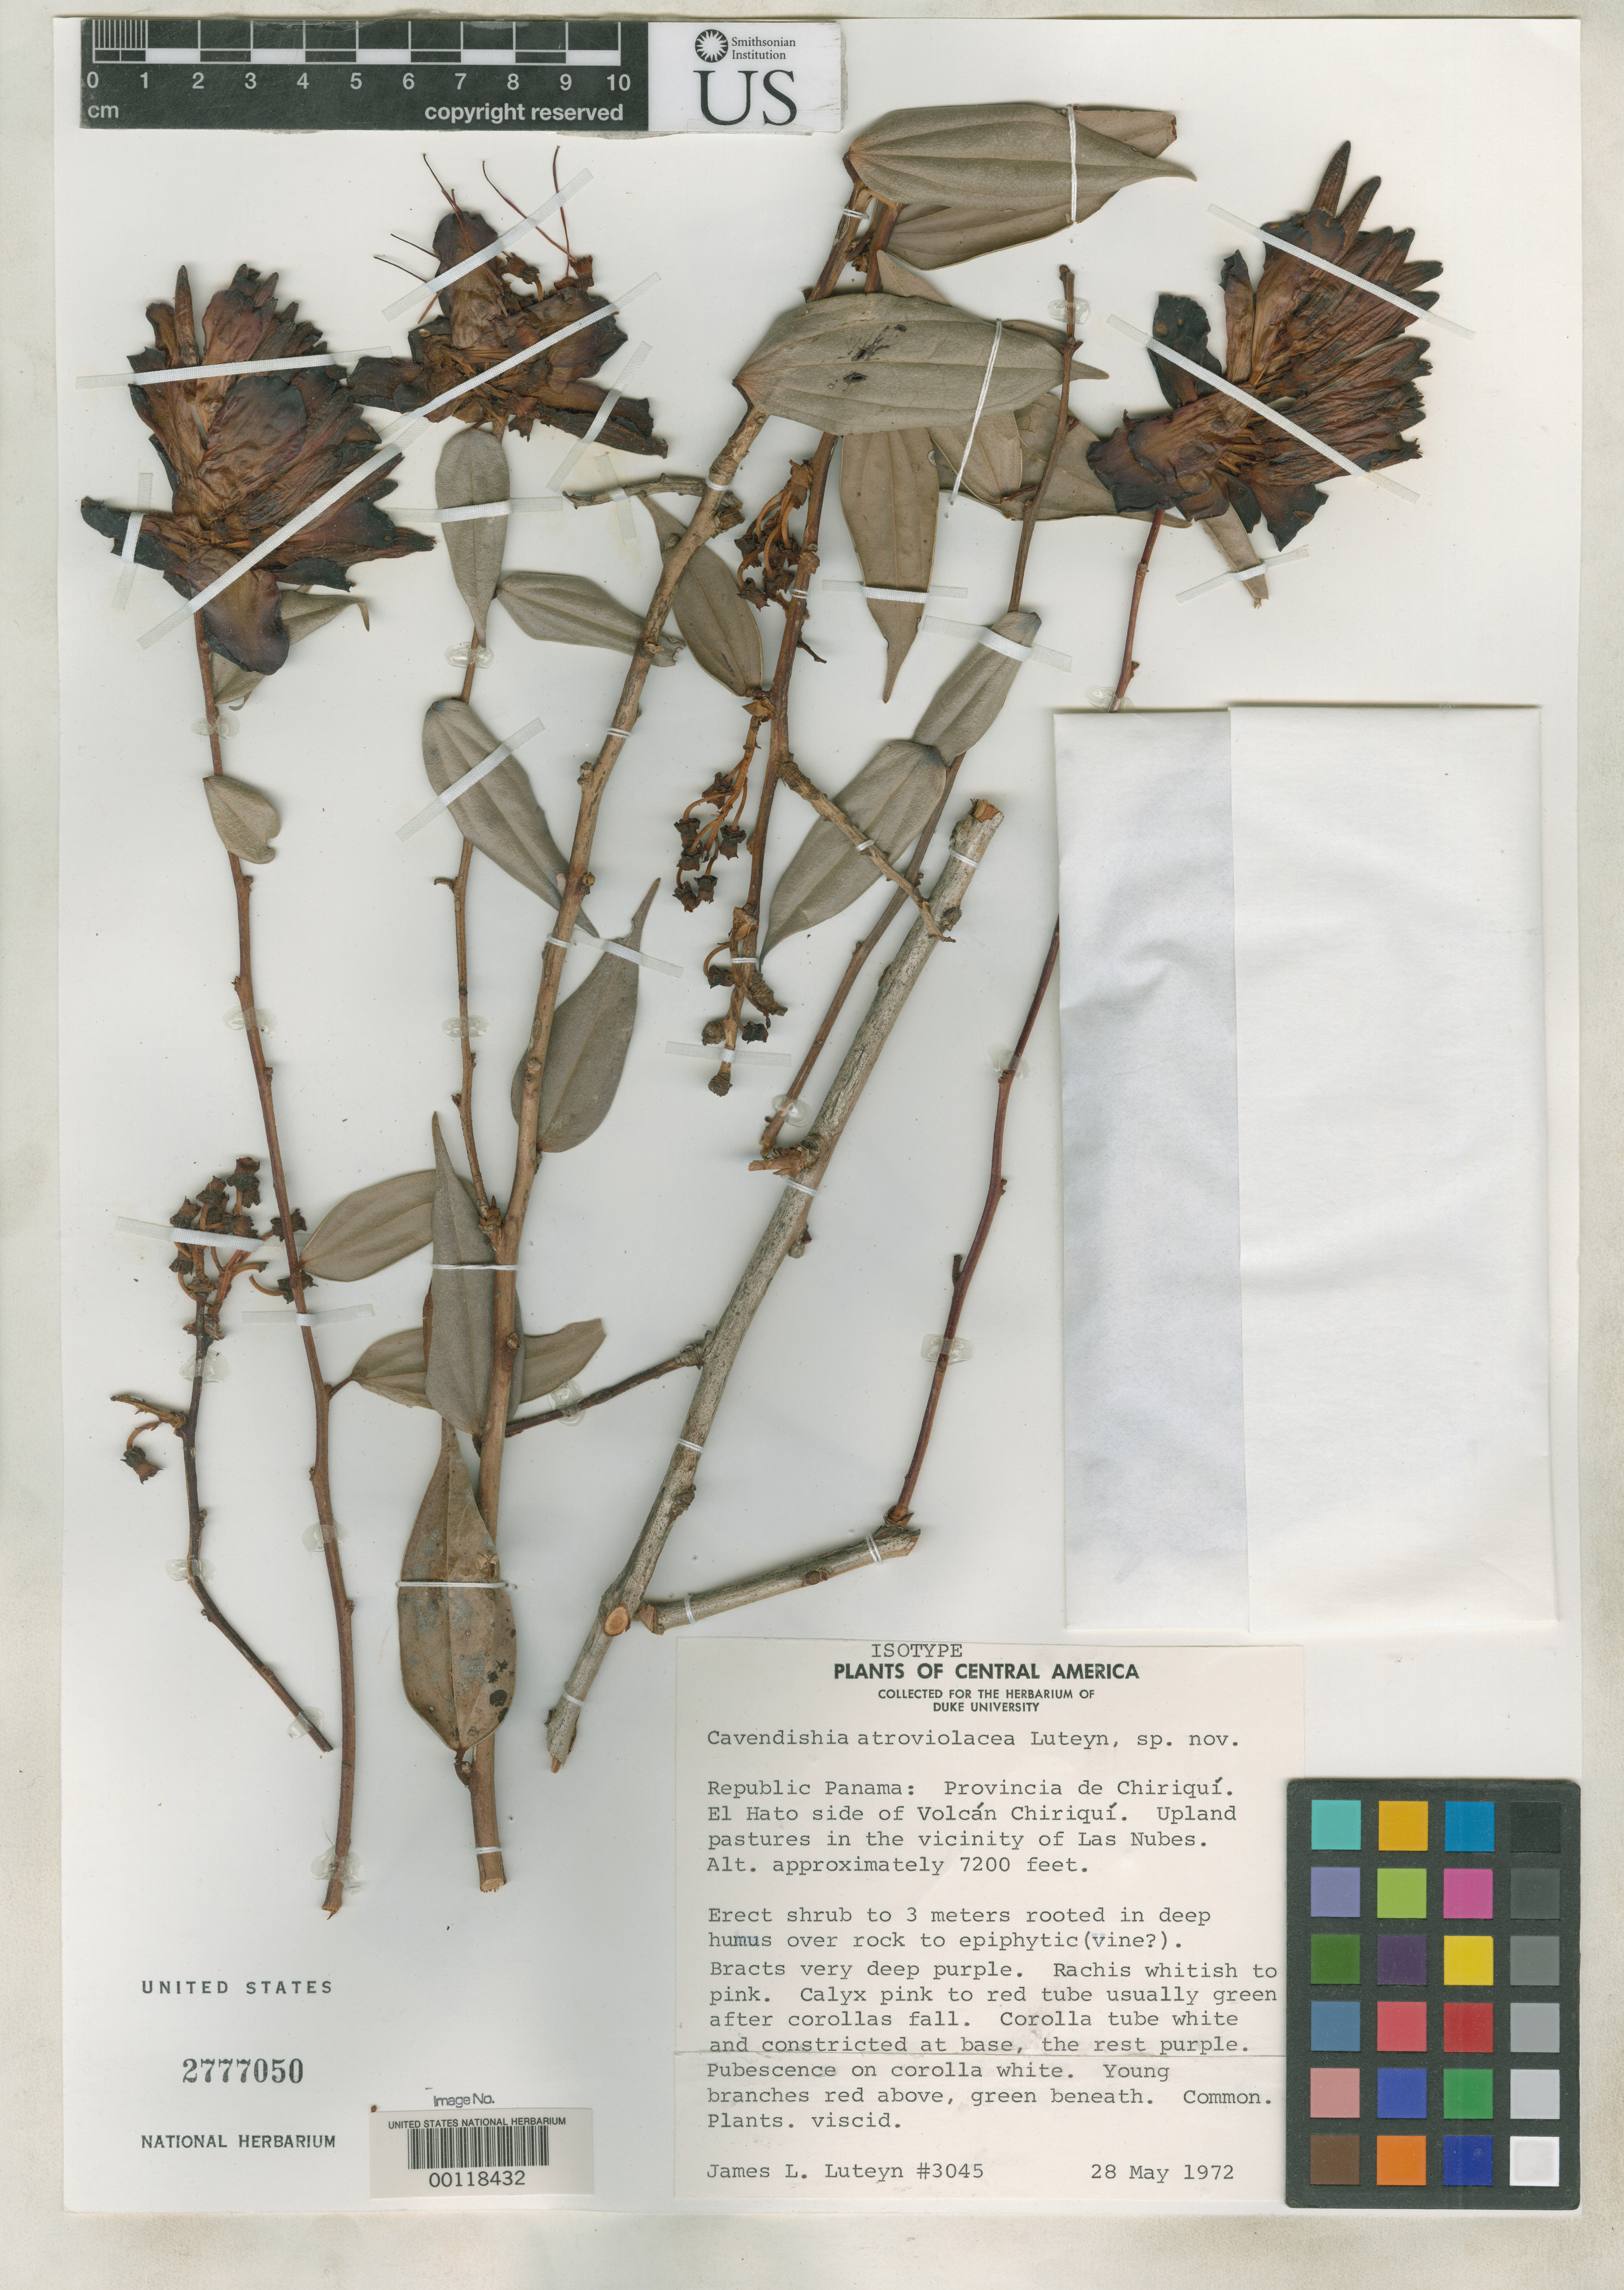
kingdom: Plantae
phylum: Tracheophyta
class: Magnoliopsida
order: Ericales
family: Ericaceae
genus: Cavendishia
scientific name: Cavendishia atroviolacea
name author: Luteyn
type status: Isotype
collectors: J. L. Luteyn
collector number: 3045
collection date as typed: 28 May 1972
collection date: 1972-05-28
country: Panama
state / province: Chiriquí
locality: El Hato side of Volcan Chiriqui, vicinity of Las Nubes.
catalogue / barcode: US 2777050